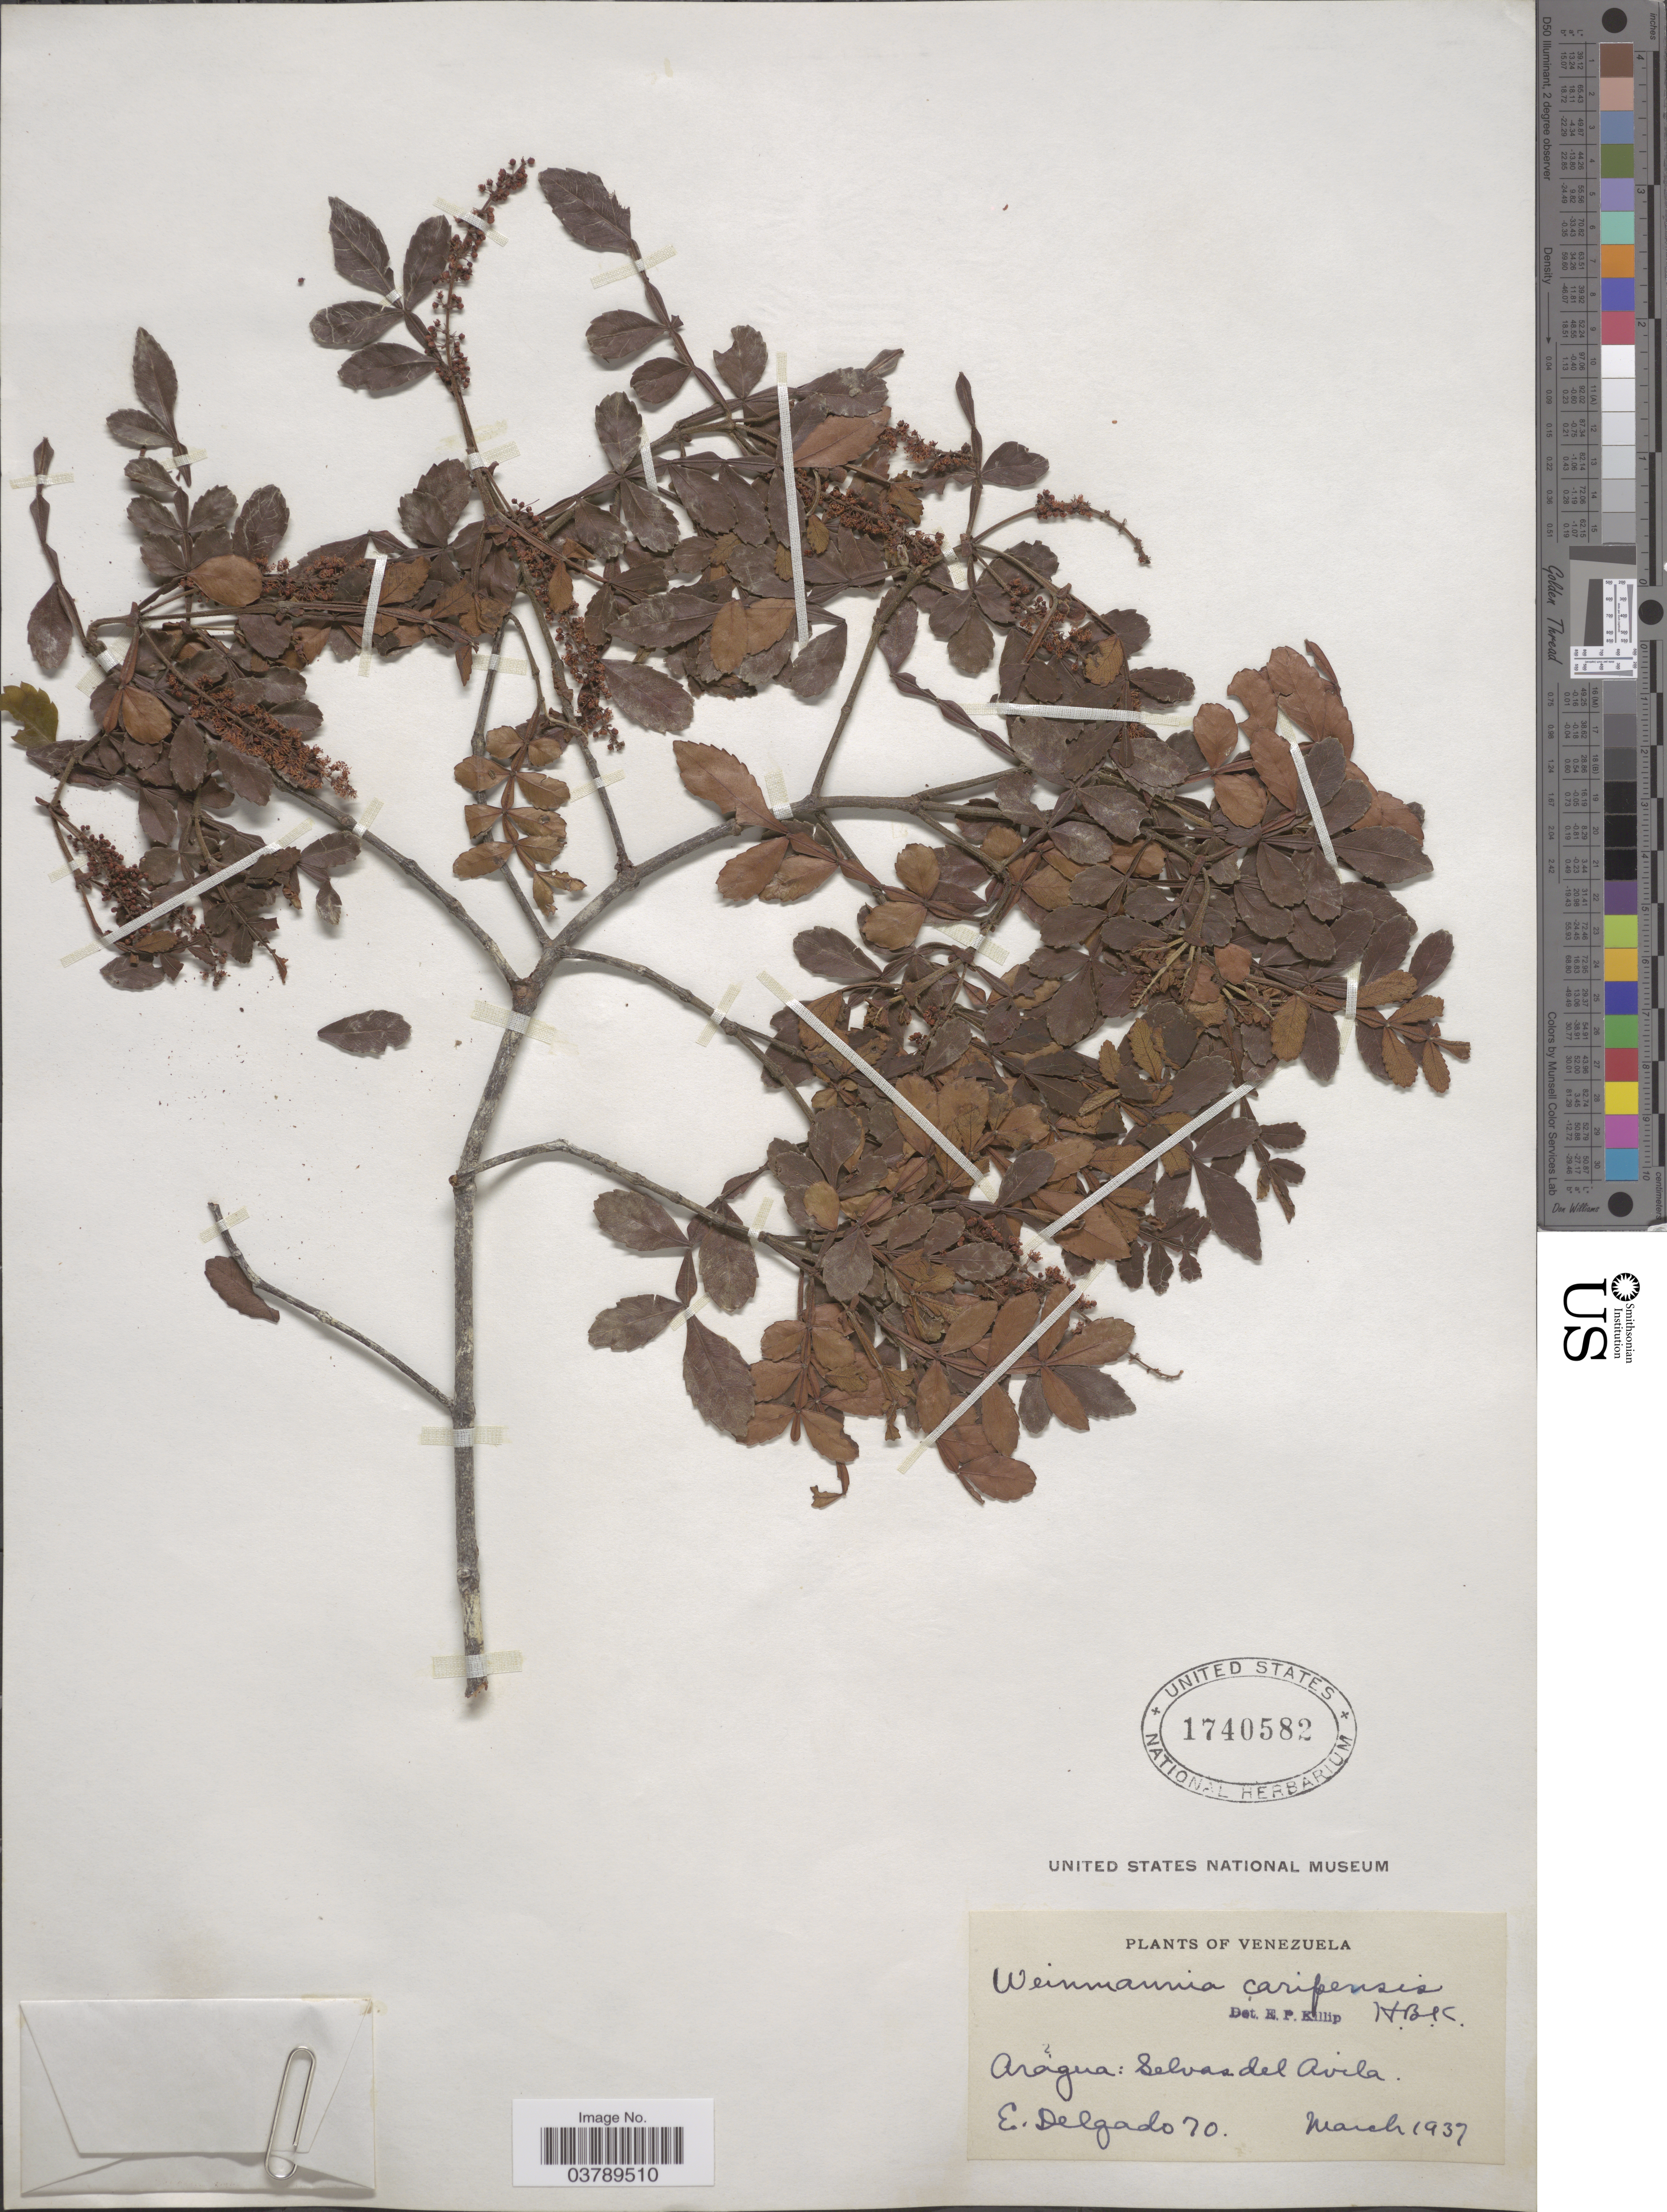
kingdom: Plantae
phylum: Tracheophyta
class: Magnoliopsida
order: Oxalidales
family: Cunoniaceae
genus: Weinmannia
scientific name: Weinmannia pinnata var. caripensis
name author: (Kunth) Cuatrec.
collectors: E. Delgado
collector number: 70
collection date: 1937-03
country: Venezuela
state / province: Aragua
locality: Selva del Avila.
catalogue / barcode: US 1740582